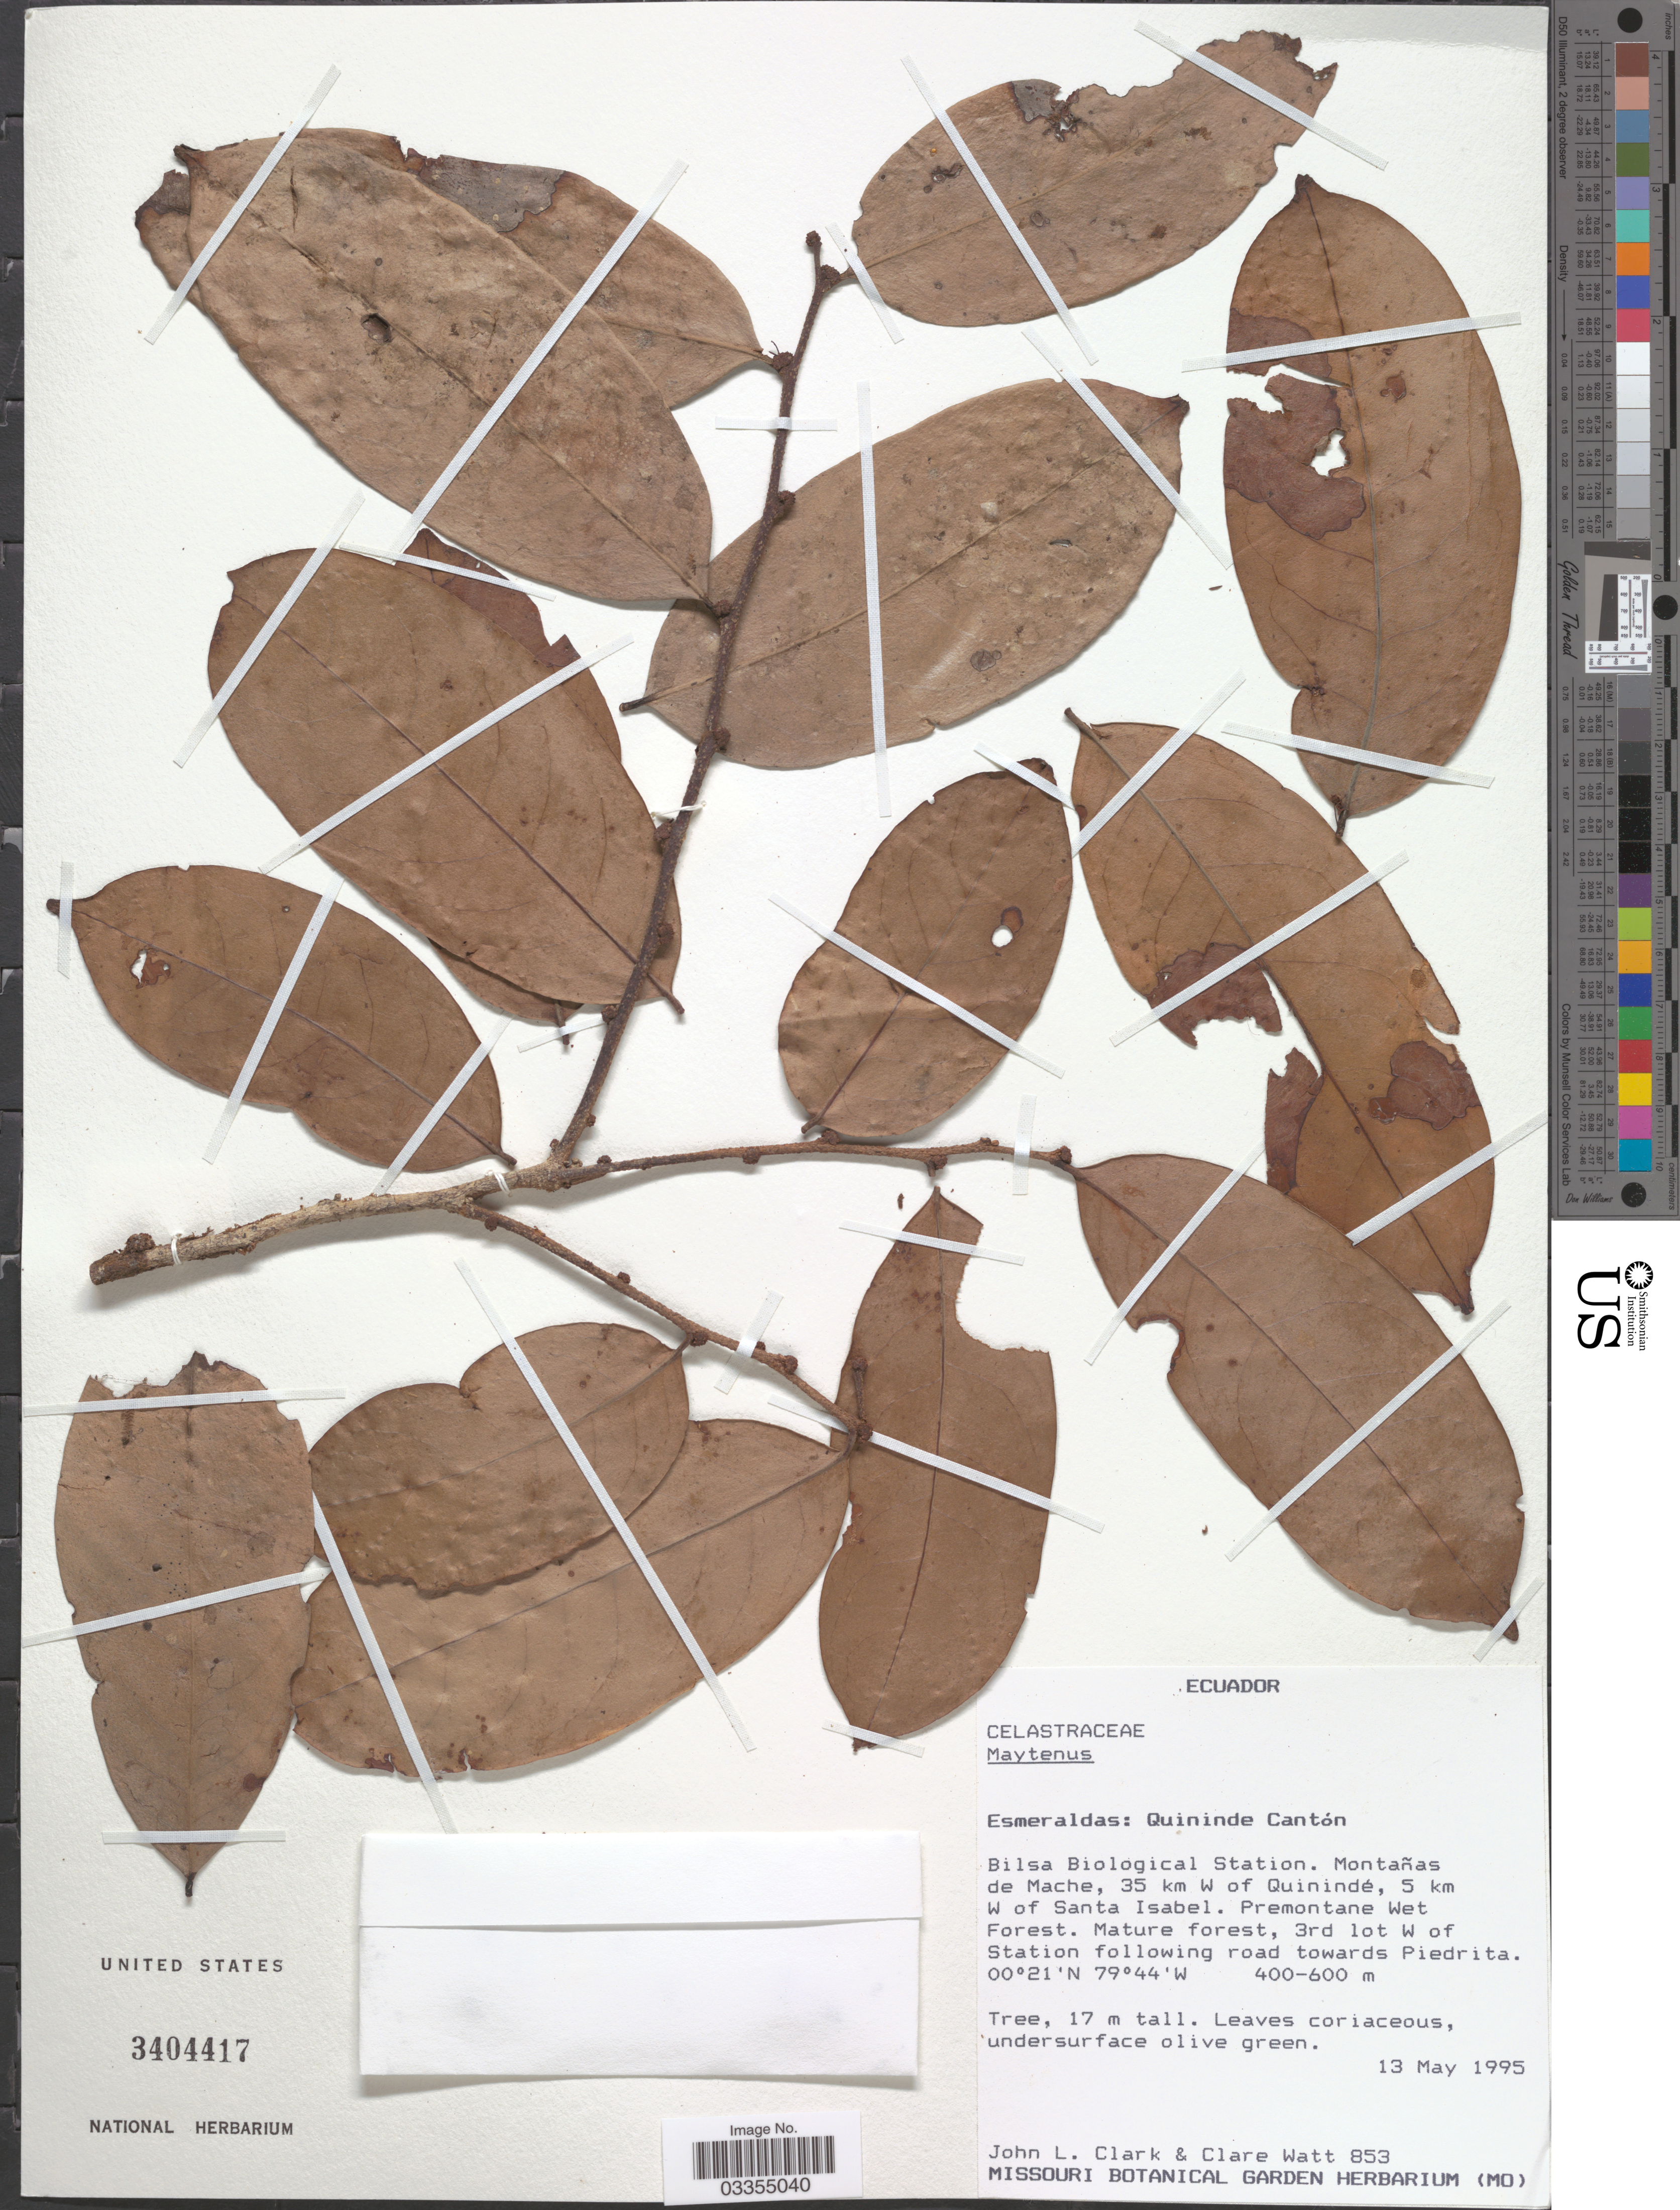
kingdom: Plantae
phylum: Tracheophyta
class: Magnoliopsida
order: Celastrales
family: Celastraceae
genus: Maytenus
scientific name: Maytenus sp.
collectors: J. L. Clark & C. Watt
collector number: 853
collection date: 1995-05-13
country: Ecuador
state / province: Esmeraldas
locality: Quininde Cantón. Bilsa Biological Station. Montañas de Mache, 35 km W of Quinindé, 5 km W of Santa Isabel. Premontane Wet Forest. Mature forest, 3rd lot W of Station following road towards Piedrita.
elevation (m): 400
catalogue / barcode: US 3404417